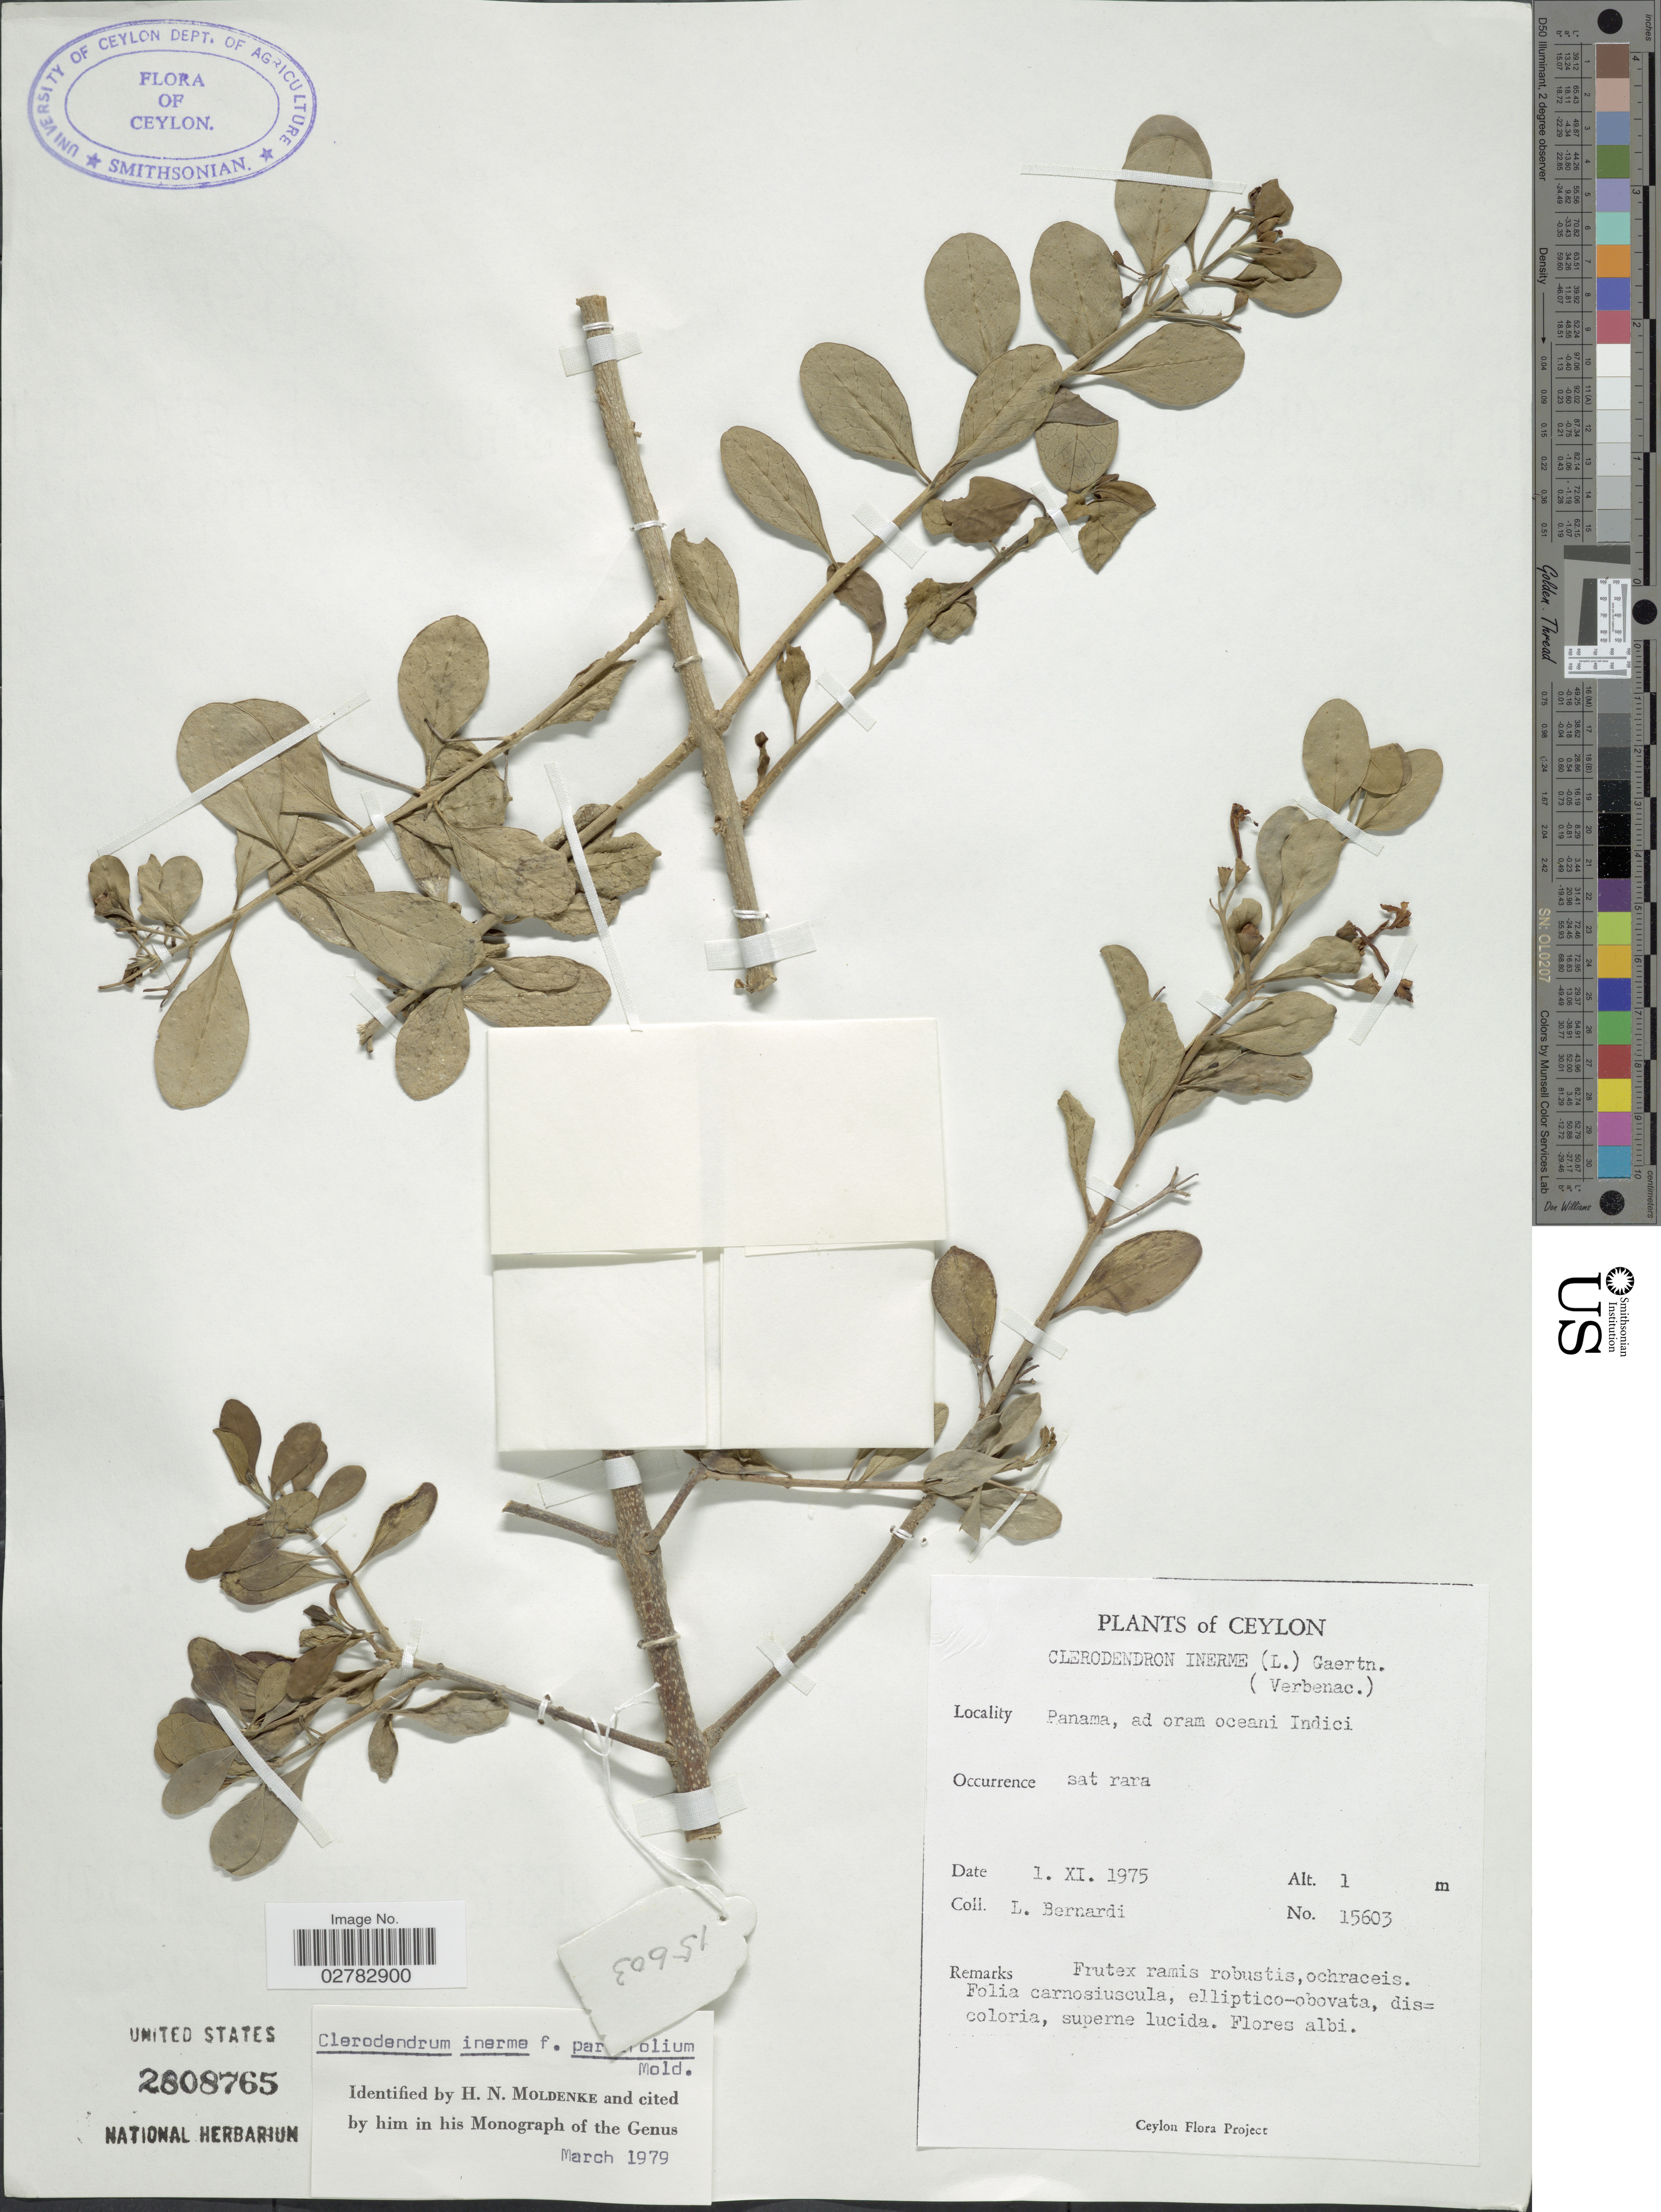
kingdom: Plantae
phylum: Tracheophyta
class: Magnoliopsida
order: Lamiales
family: Lamiaceae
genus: Clerodendrum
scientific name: Clerodendrum inerme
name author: (L.) Gaertn.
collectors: L. Bernardi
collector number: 15603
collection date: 1975-11-01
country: Sri Lanka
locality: Ceylon. Panama, ad oram oceani Indici.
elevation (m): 1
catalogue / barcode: US 2808765